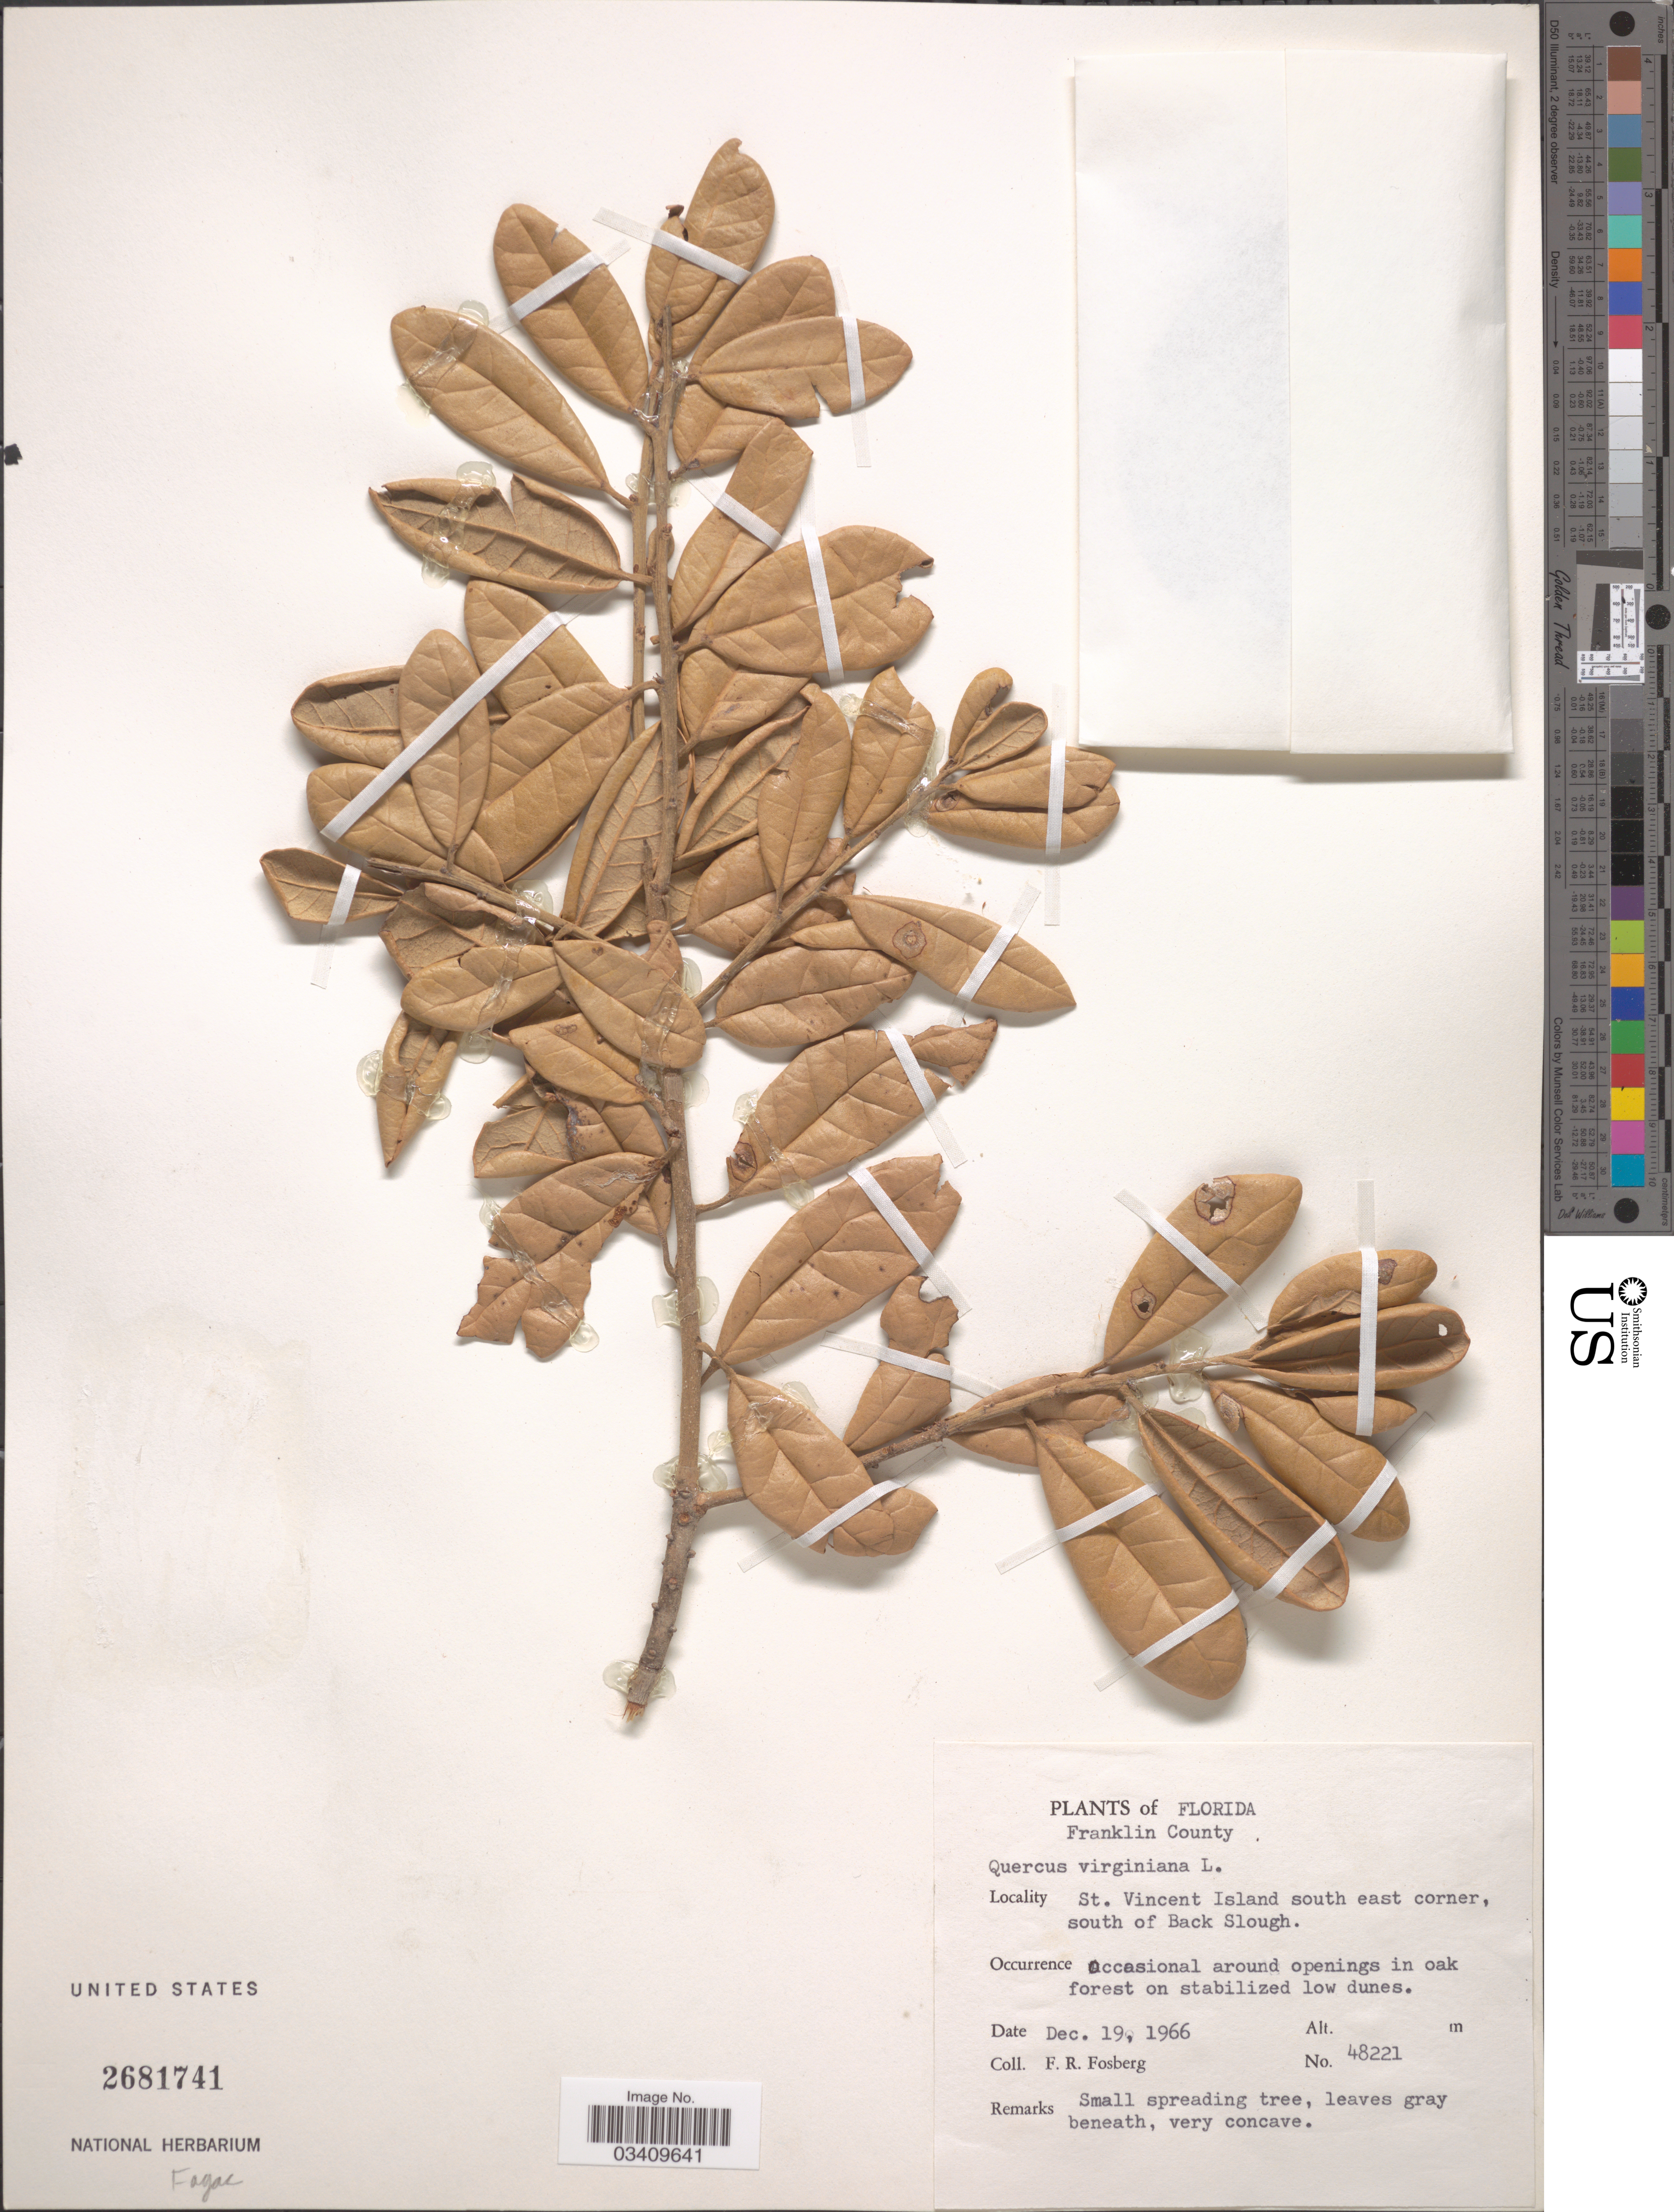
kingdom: Plantae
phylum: Tracheophyta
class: Magnoliopsida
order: Fagales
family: Fagaceae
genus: Quercus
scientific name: Quercus virginiana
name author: Mill.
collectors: F. R. Fosberg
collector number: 48221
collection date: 1966-12-19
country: United States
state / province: Florida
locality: Franklin County. St. Vincent Island south east corner, south of Back Slough.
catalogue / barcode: US 2681741